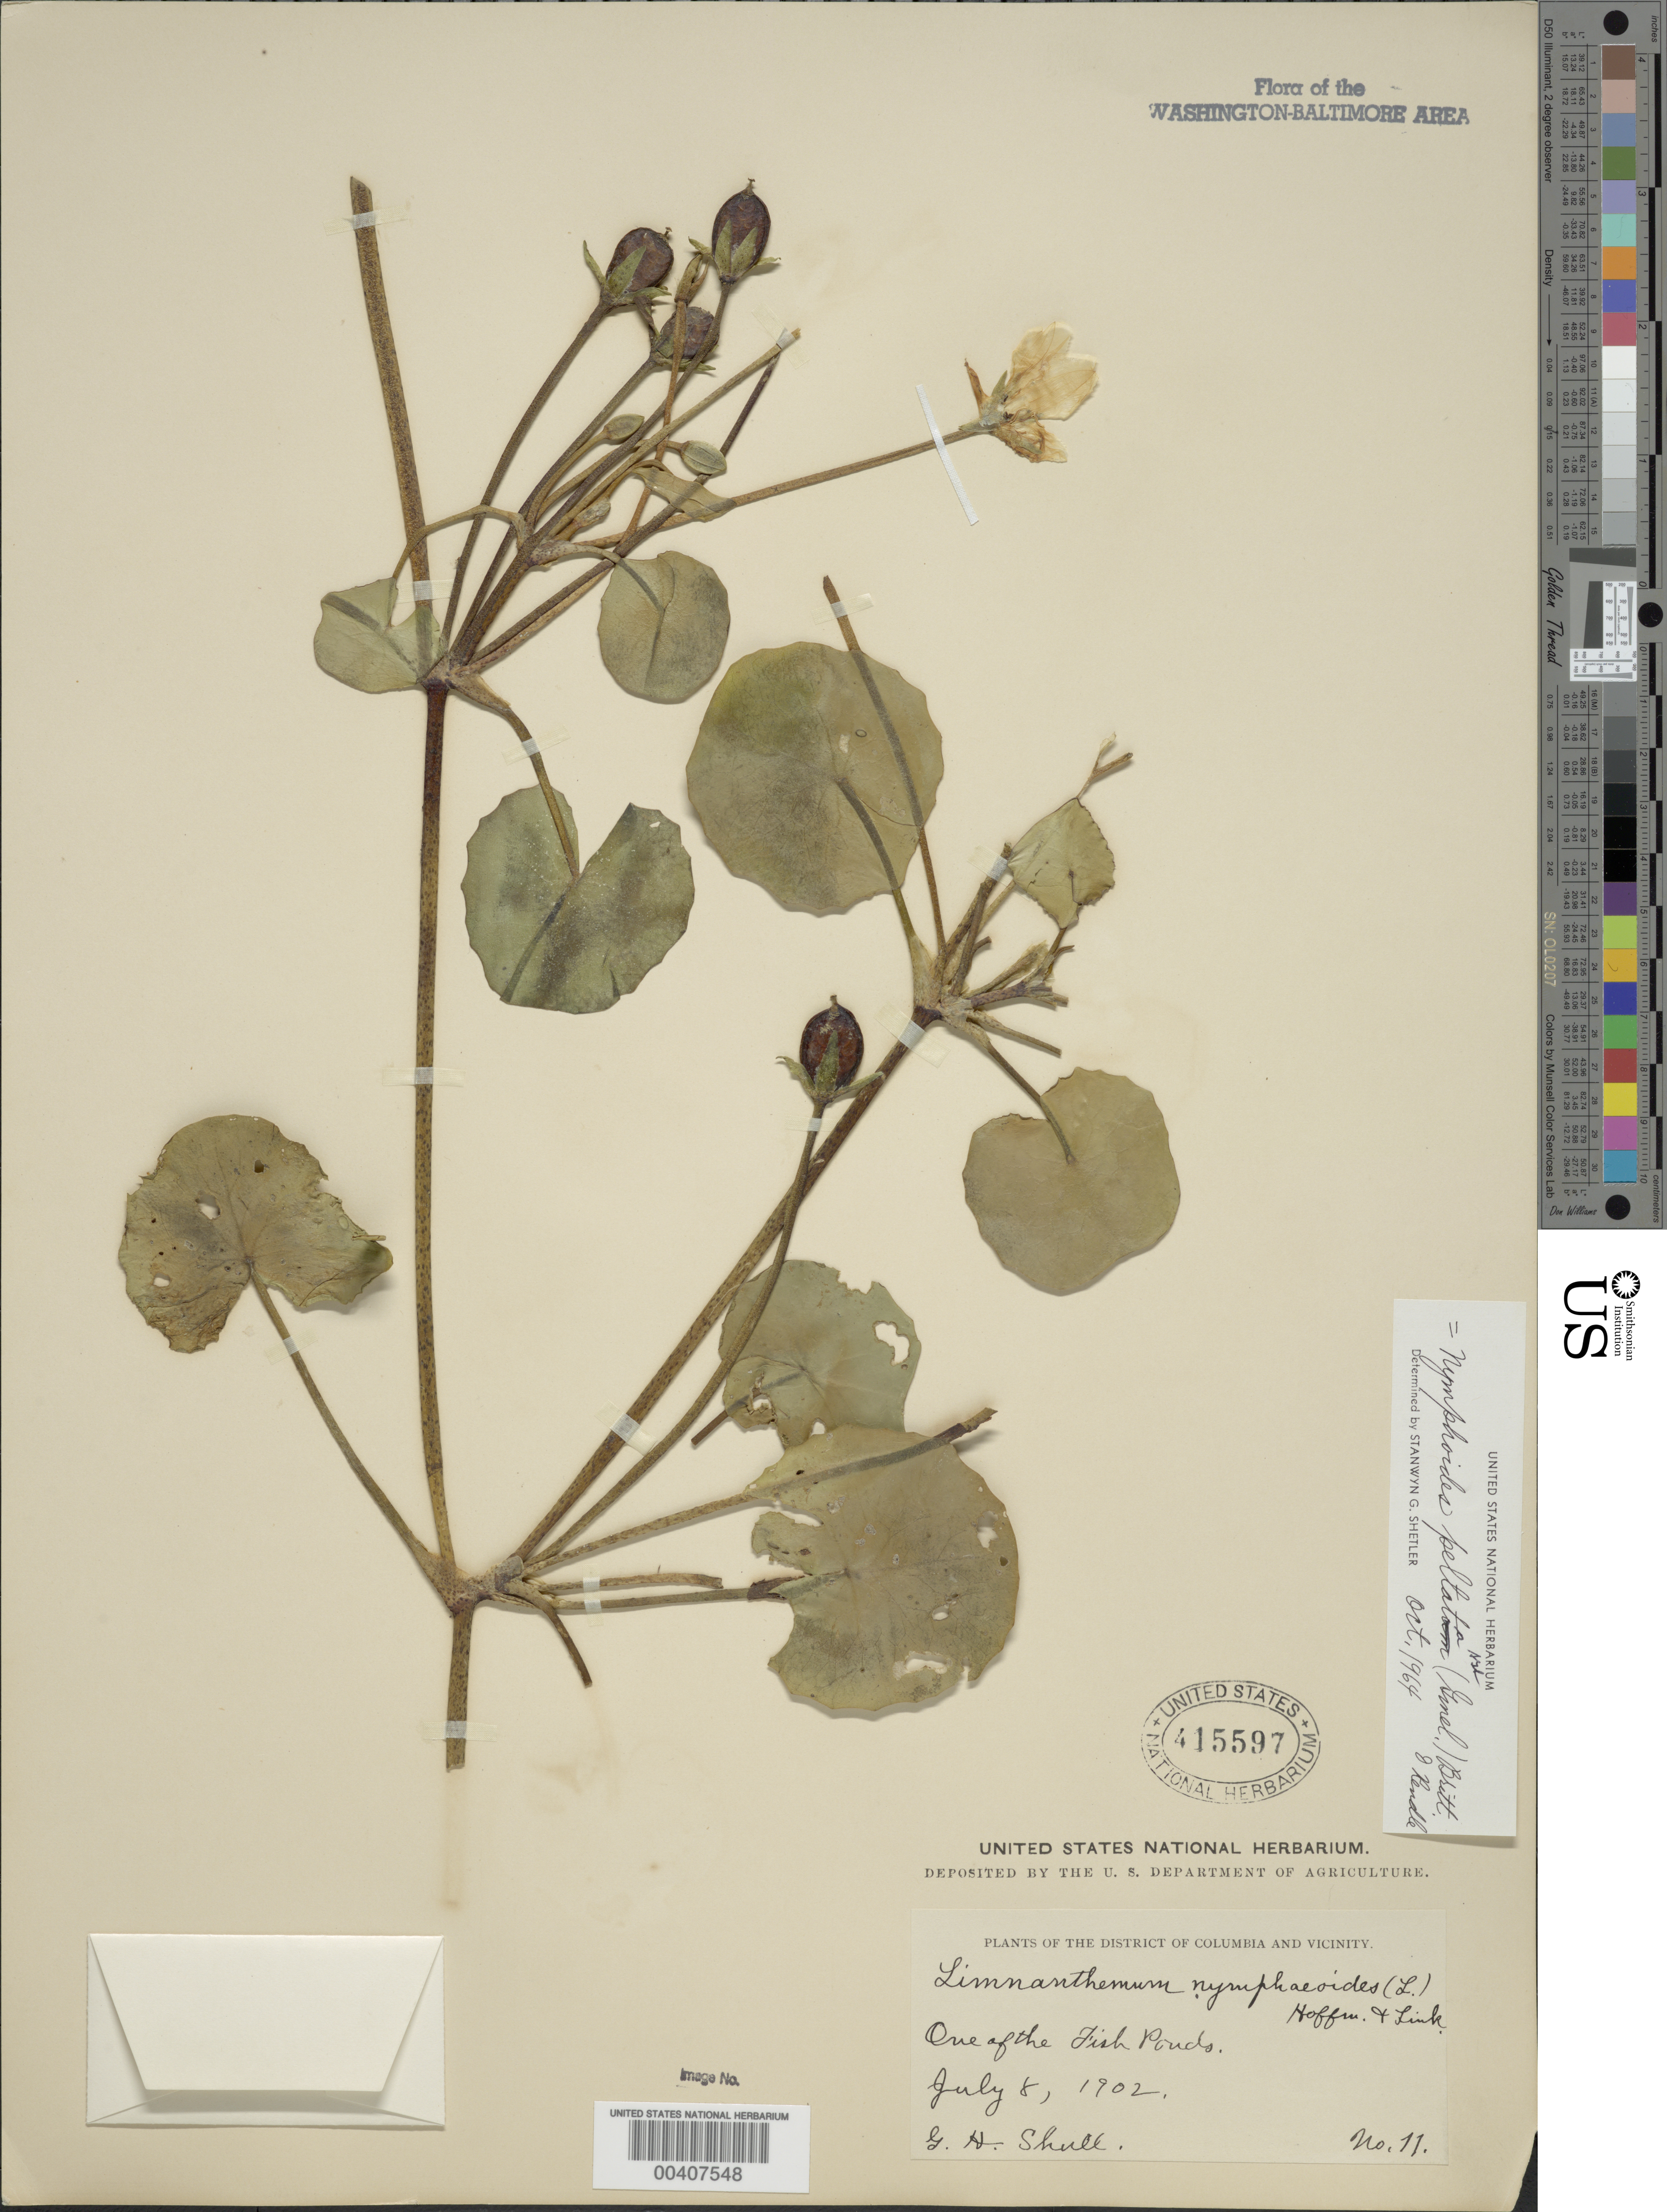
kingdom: Plantae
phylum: Tracheophyta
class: Magnoliopsida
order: Asterales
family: Menyanthaceae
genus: Nymphoides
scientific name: Nymphoides peltata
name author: (J.F. Gmel.) Britton & Rendle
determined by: Shetler, Stanwyn G., (US), NMNH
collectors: G. H. Shull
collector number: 11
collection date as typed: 08 Jul 1902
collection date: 1902-07-08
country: United States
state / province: District of Columbia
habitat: Fish pond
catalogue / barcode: US 415597